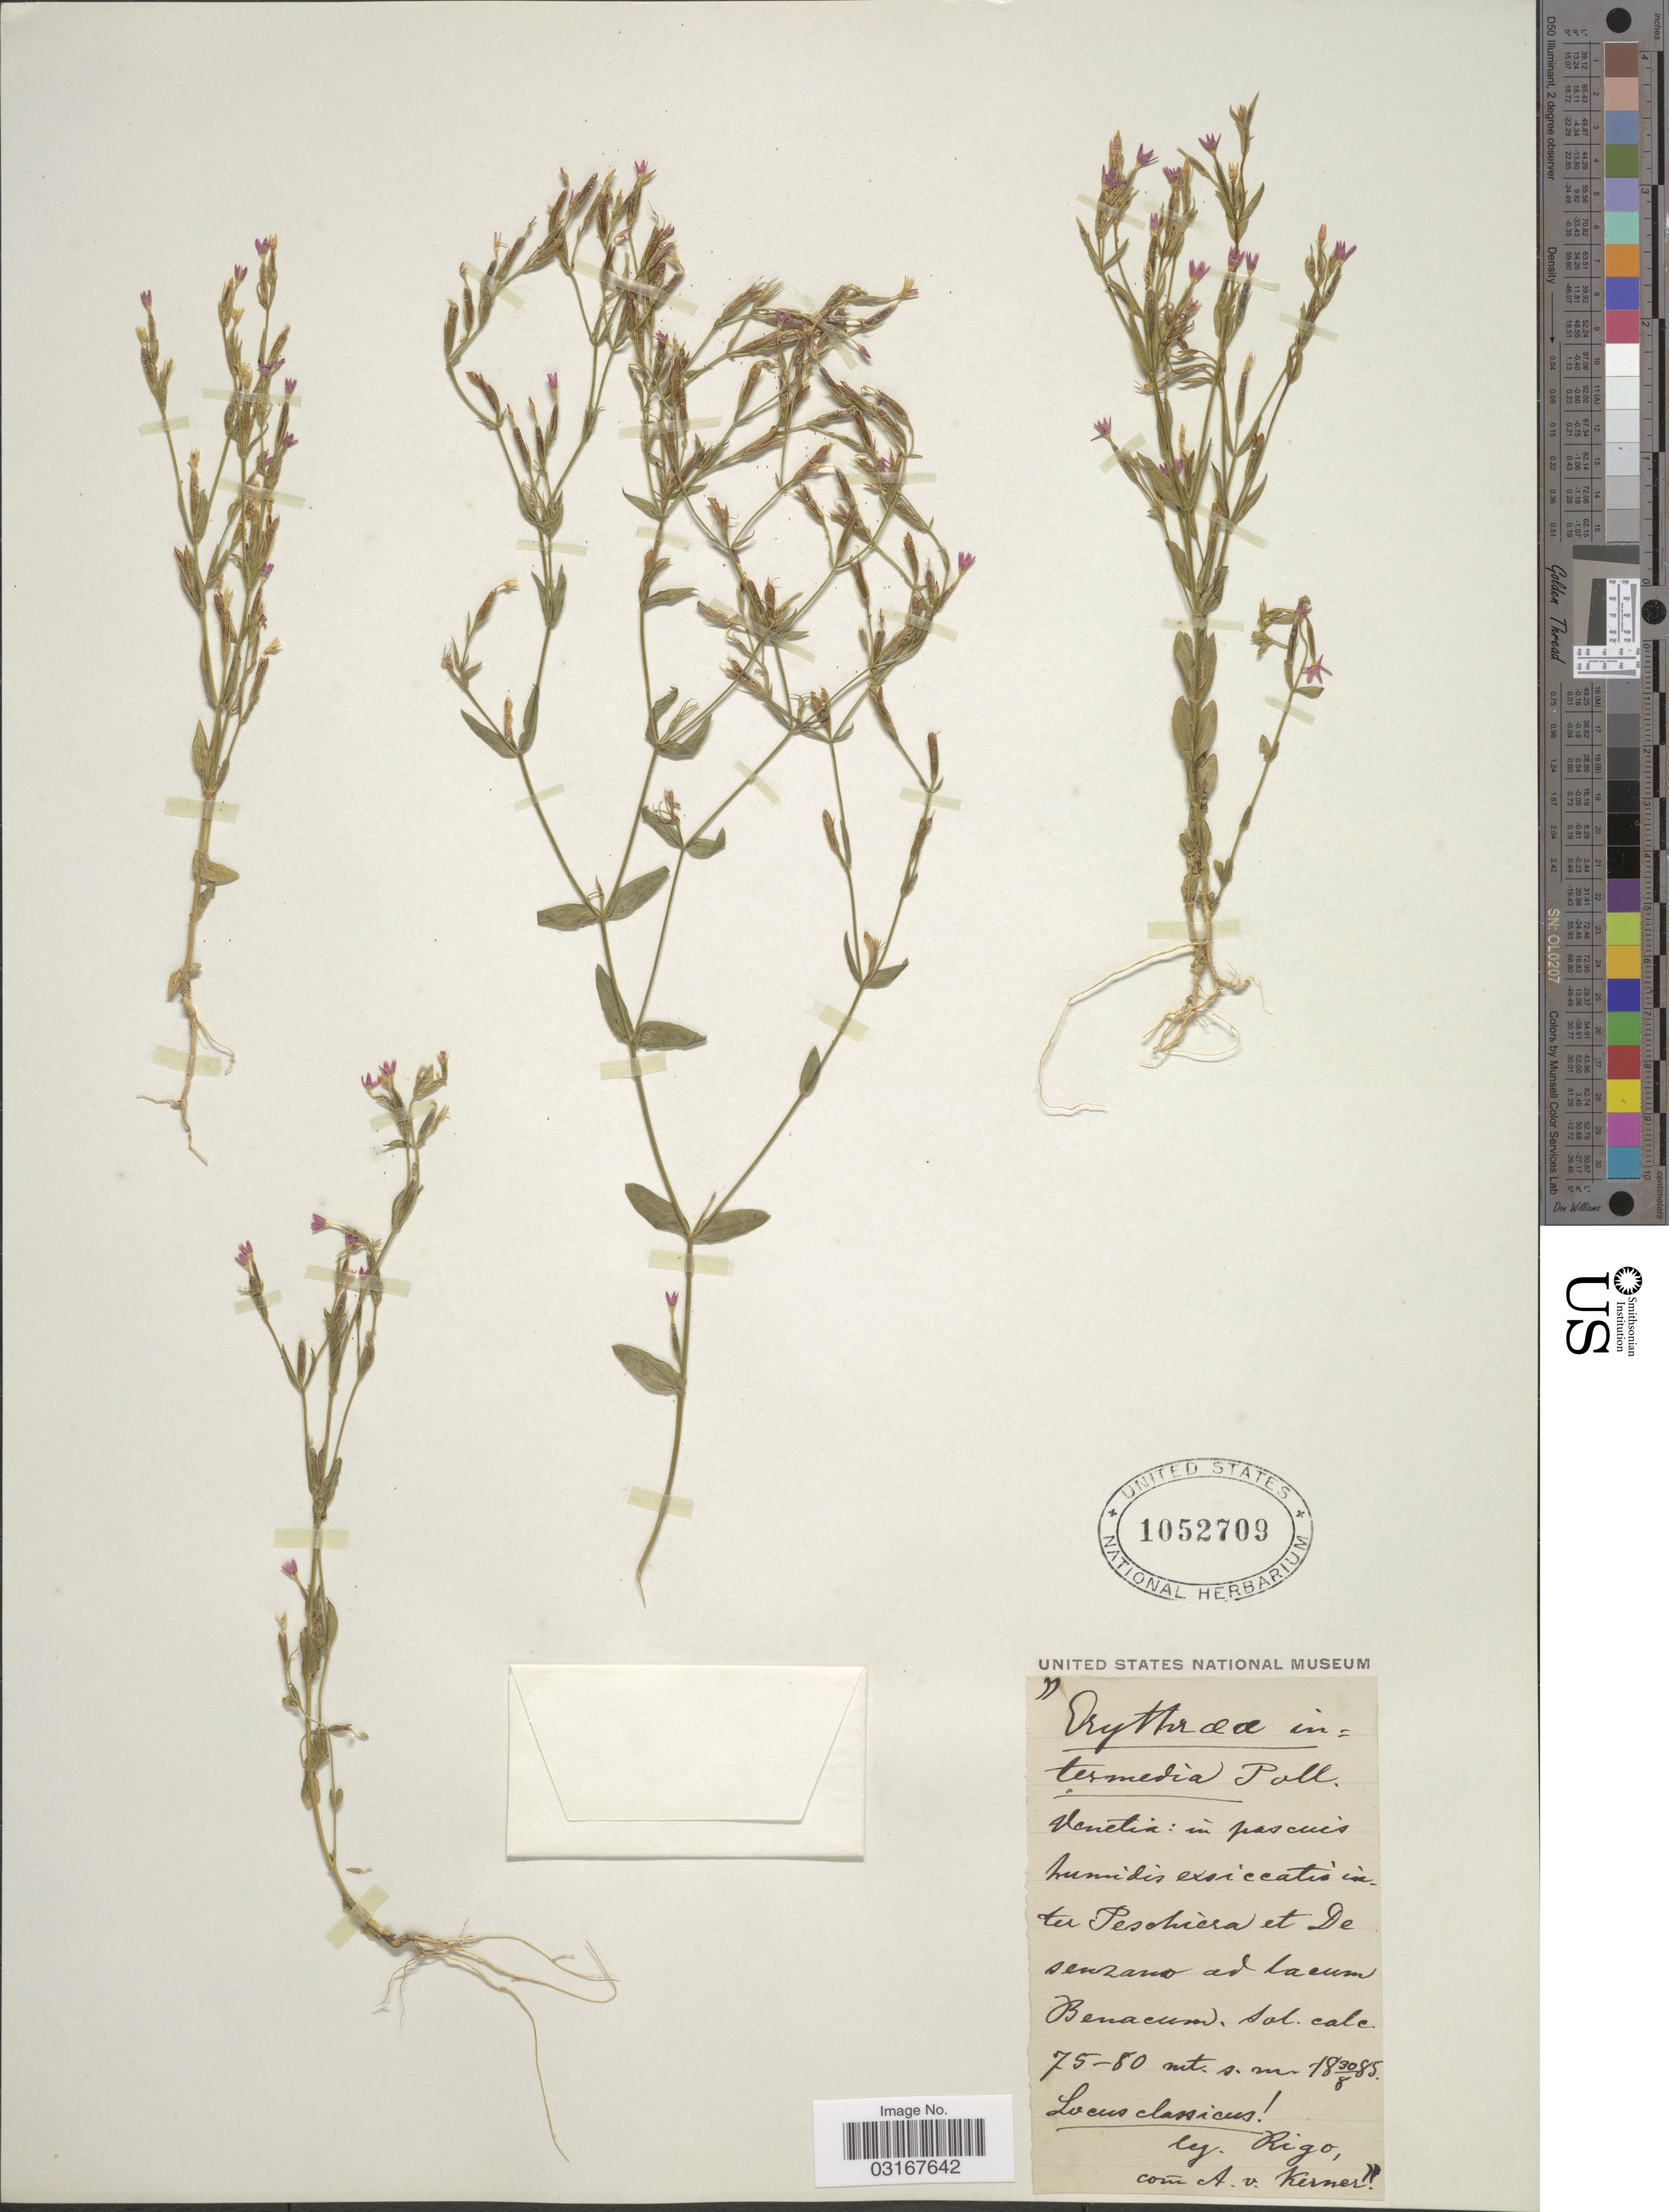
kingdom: Plantae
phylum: Tracheophyta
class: Magnoliopsida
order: Gentianales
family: Gentianaceae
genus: Centaurium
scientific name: Centaurium intermedium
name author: Druce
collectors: -- Rigo & A. Kerner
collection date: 1885-08-30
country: Italy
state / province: Veneto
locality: Venetia: in pascuis humidis exsiccatus inter Peschiera et Desenzano ad lacum Benacum.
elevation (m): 75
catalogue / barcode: US 1052709